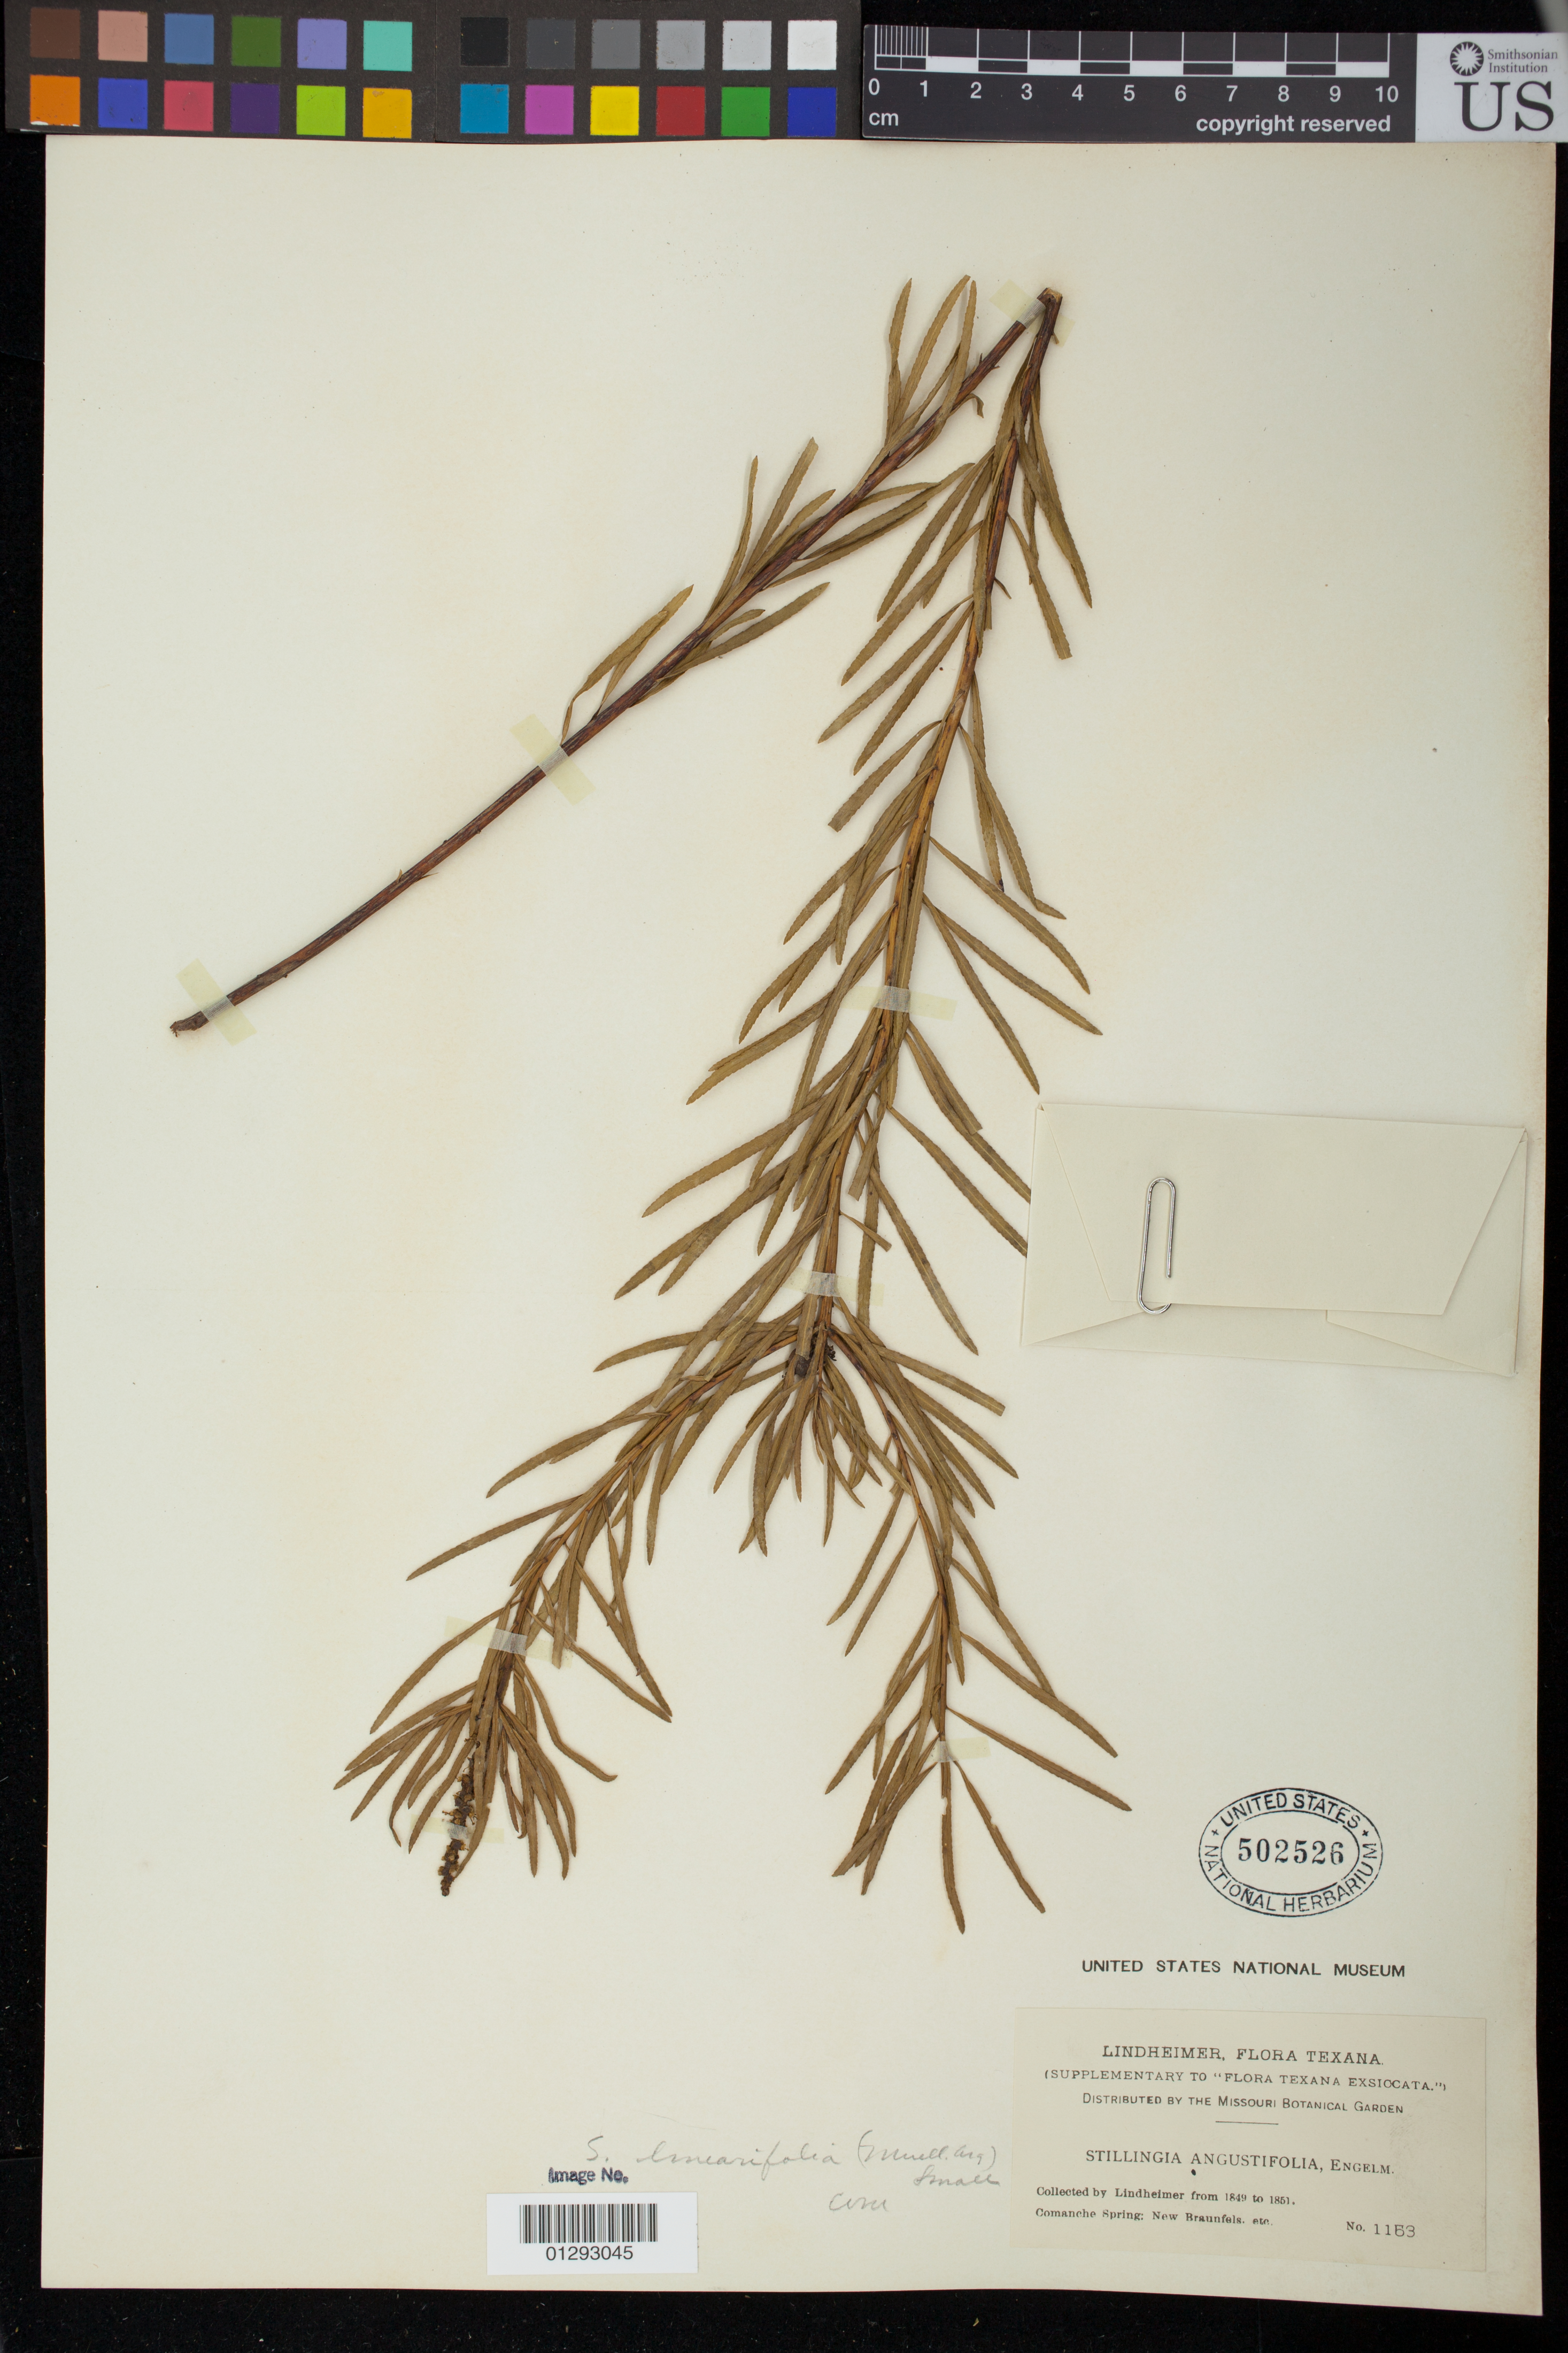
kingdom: Plantae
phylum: Tracheophyta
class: Magnoliopsida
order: Malpighiales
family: Euphorbiaceae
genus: Stillingia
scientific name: Stillingia texana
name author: I.M. Johnst.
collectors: -. Lindheimer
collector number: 1163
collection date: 1849/1851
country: United States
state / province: Texas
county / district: Comal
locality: Comanche Spring: New Braunfels. etc.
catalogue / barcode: US 502526